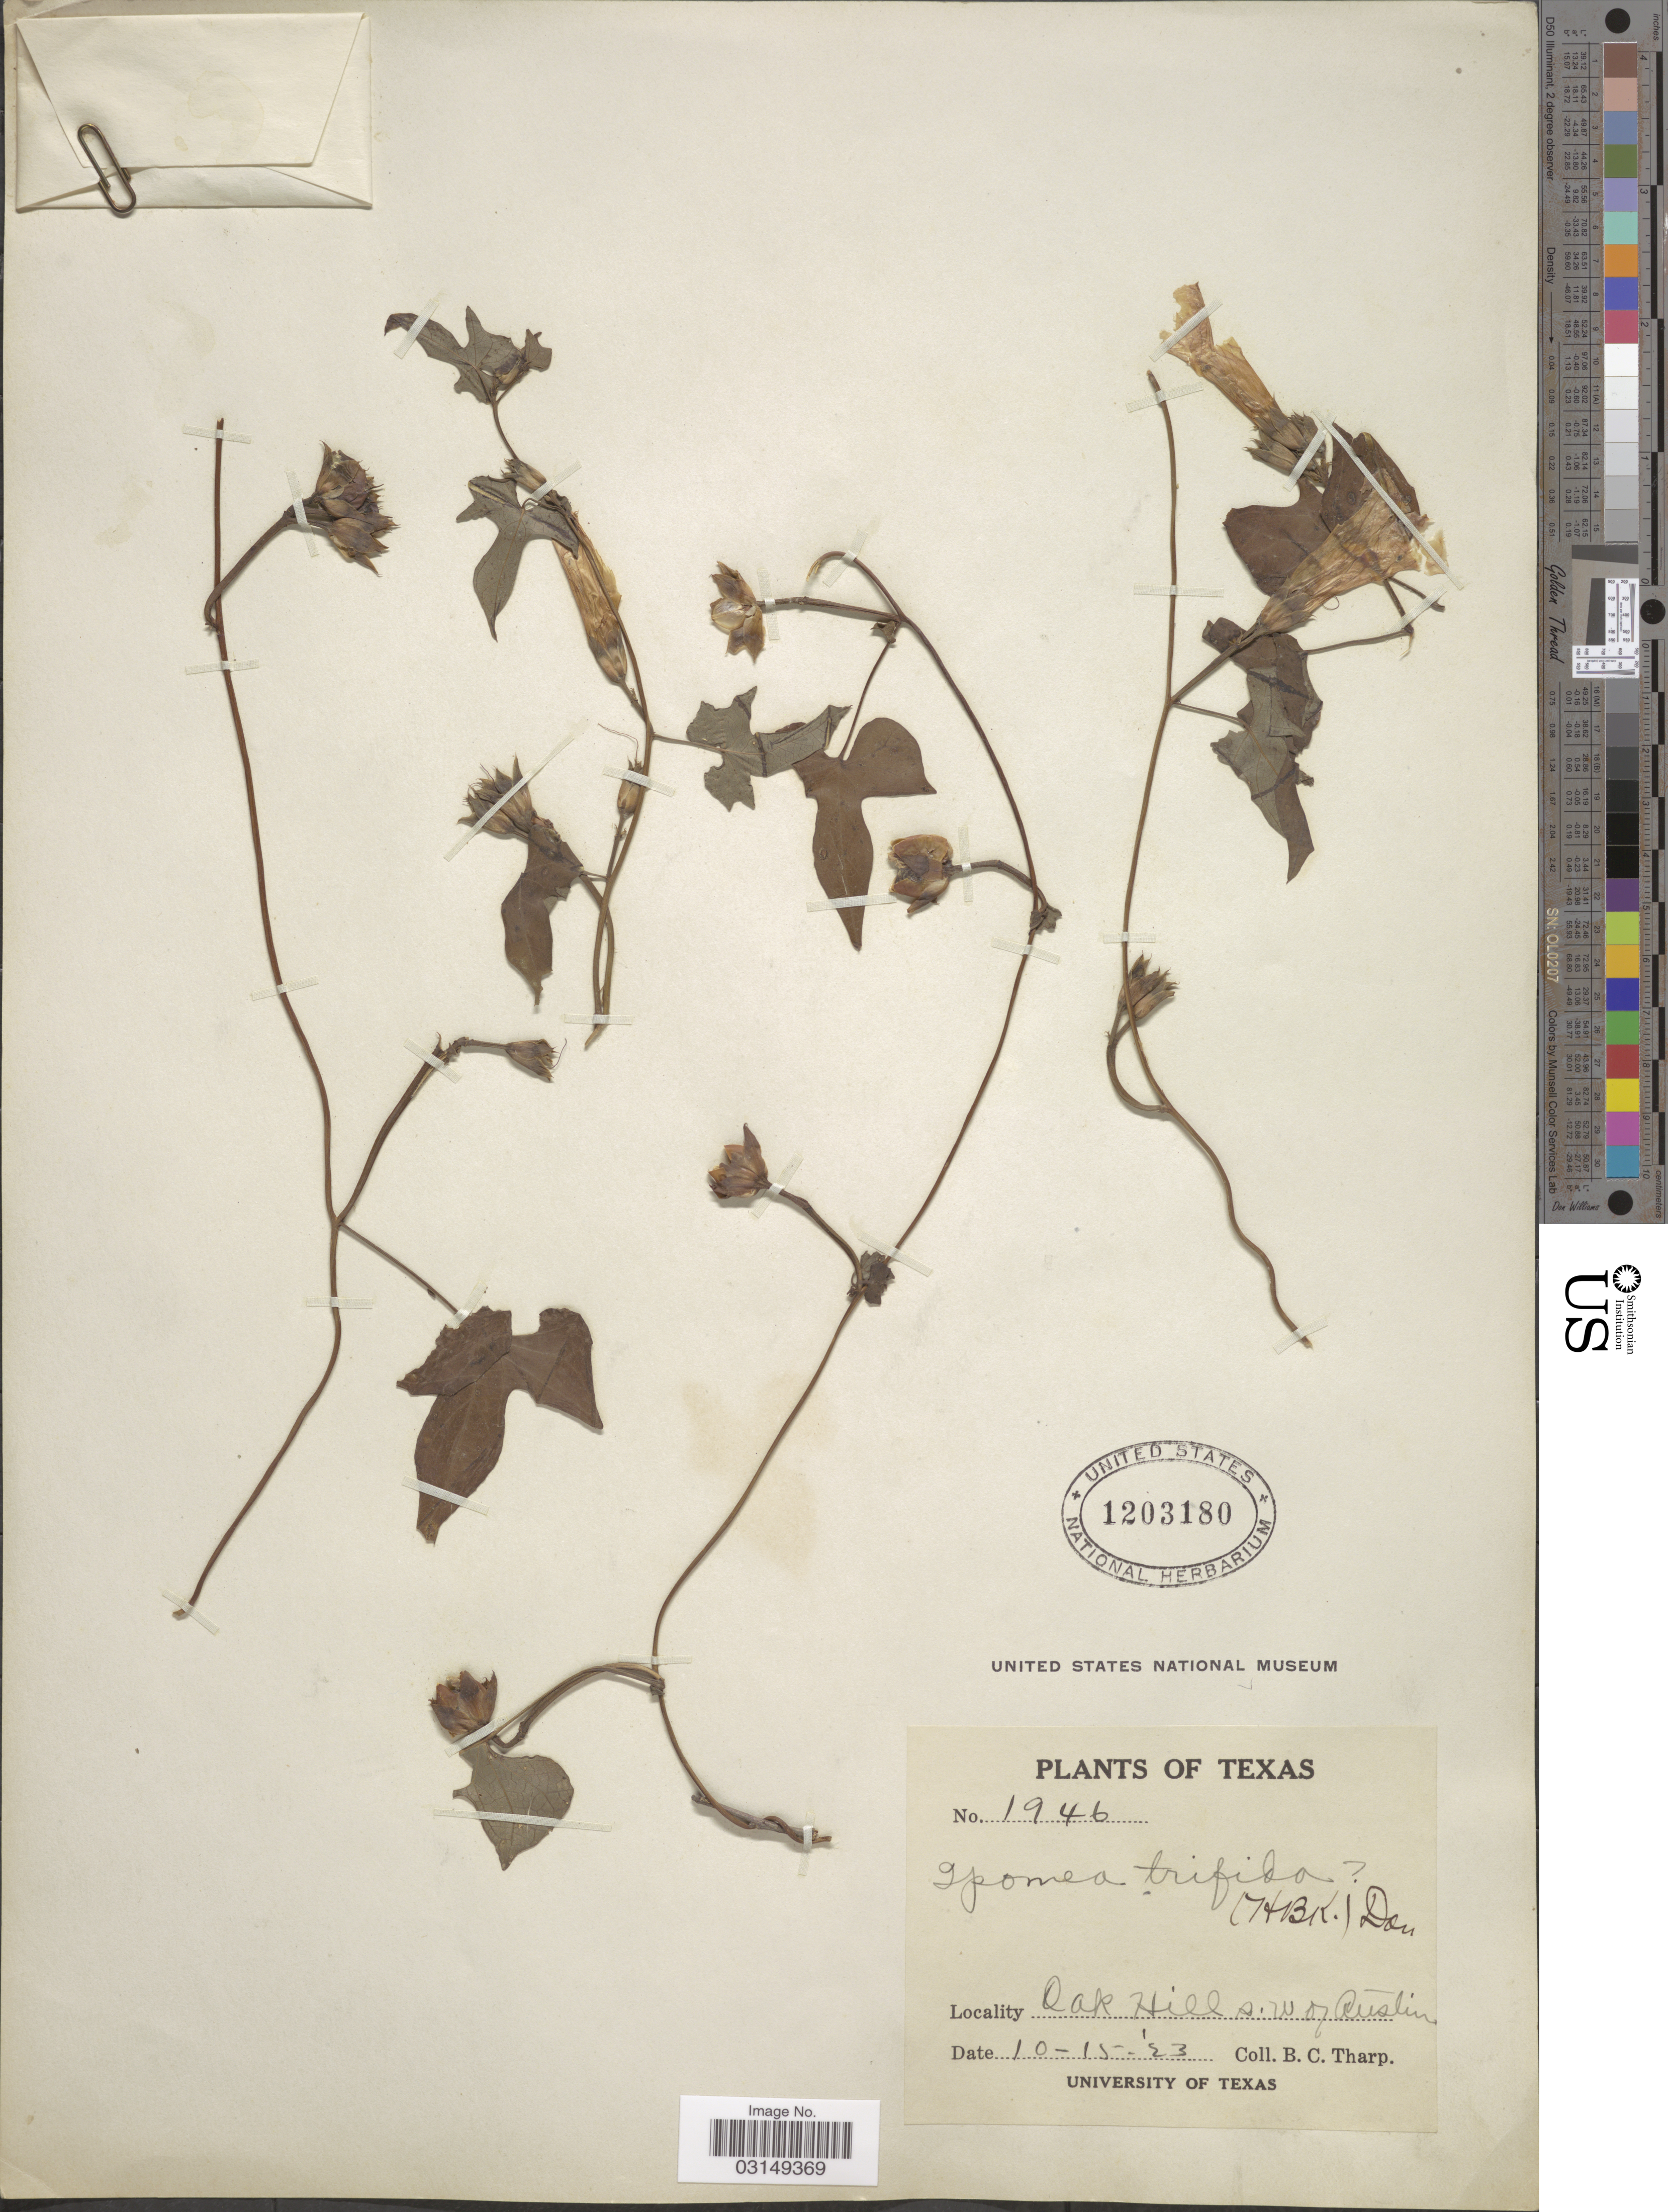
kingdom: Plantae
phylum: Tracheophyta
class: Magnoliopsida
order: Solanales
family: Convolvulaceae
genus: Ipomoea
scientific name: Ipomoea trichocarpa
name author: Elliott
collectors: B. C. Tharp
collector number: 1946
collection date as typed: Transcribed d/m/y: 15/10/23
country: United States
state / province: Texas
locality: Oak Hills s. w. of Austin.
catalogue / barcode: US 1203180